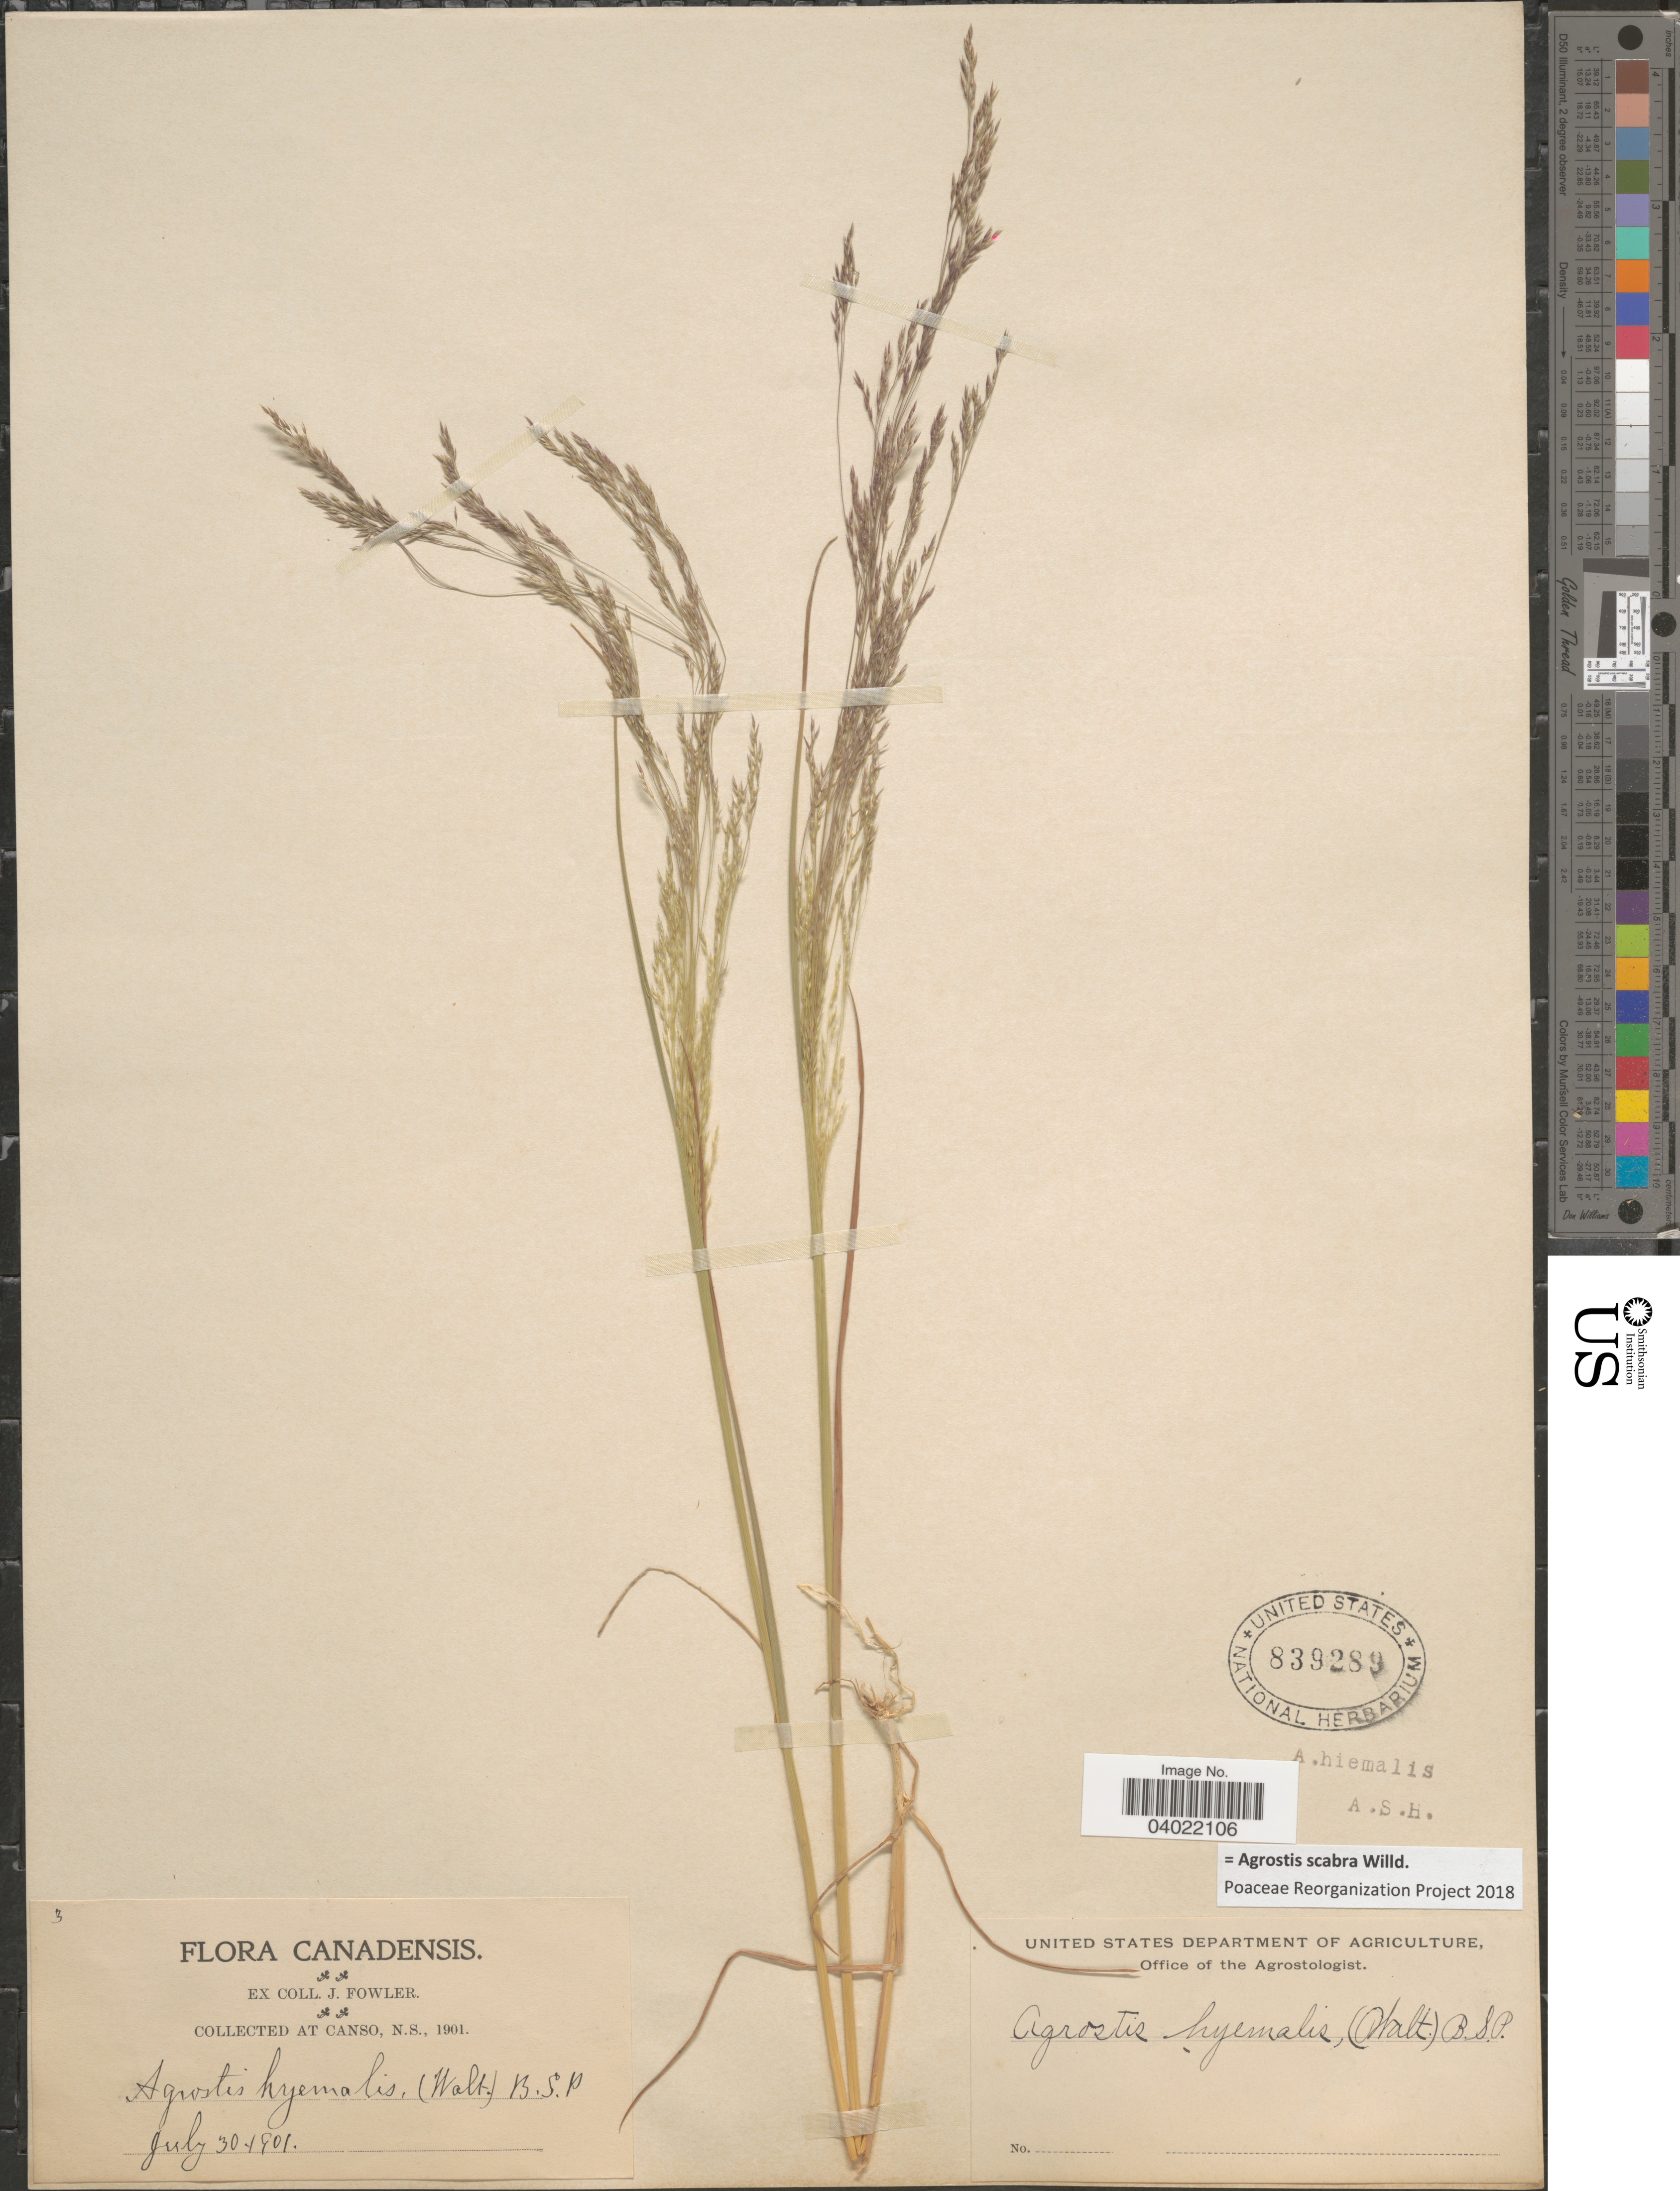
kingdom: Plantae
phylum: Tracheophyta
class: Liliopsida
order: Poales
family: Poaceae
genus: Agrostis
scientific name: Agrostis scabra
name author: Willd.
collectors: J. Fowler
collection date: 1901-07-30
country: Canada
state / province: Nova Scotia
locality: Canso.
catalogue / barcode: US 839289